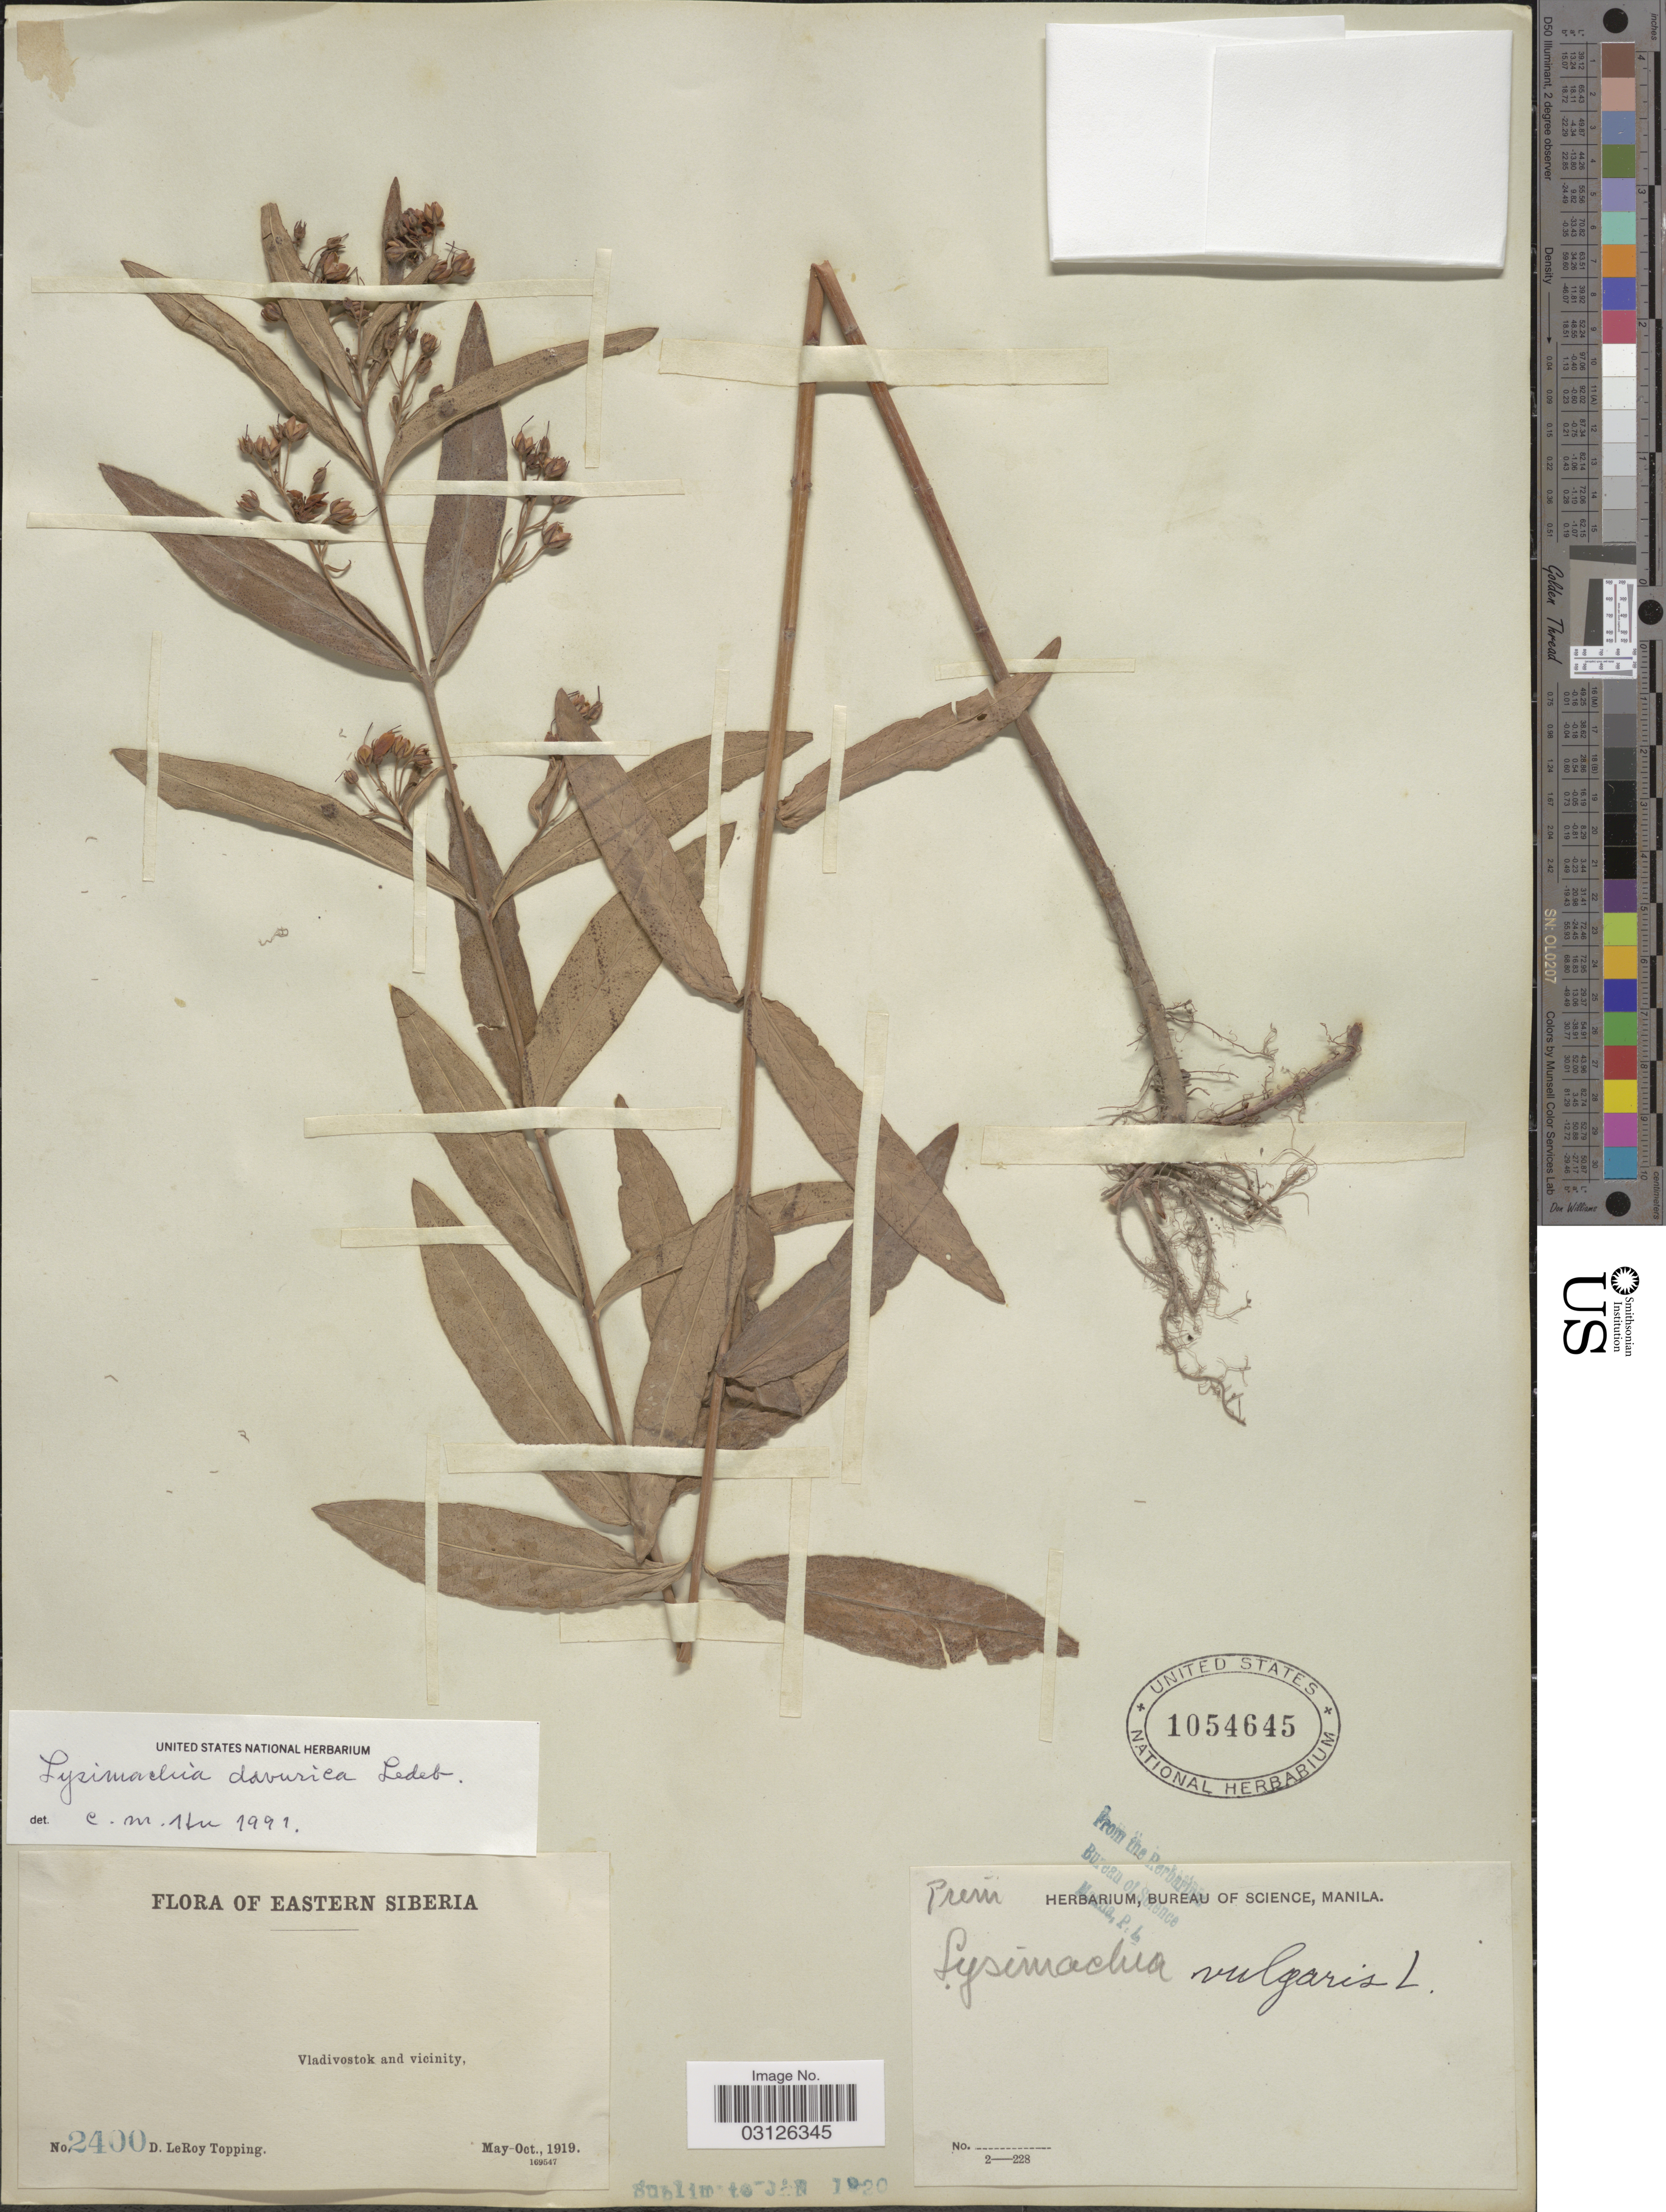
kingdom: Plantae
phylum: Tracheophyta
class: Magnoliopsida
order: Ericales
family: Primulaceae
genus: Lysimachia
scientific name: Lysimachia davurica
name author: Ledeb.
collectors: D. L. Topping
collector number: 2400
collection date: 1919-05/1919-10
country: Russian Federation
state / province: Primorsky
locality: Eastern Siberia. Vladivostok and vicinity.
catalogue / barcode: US 1054645